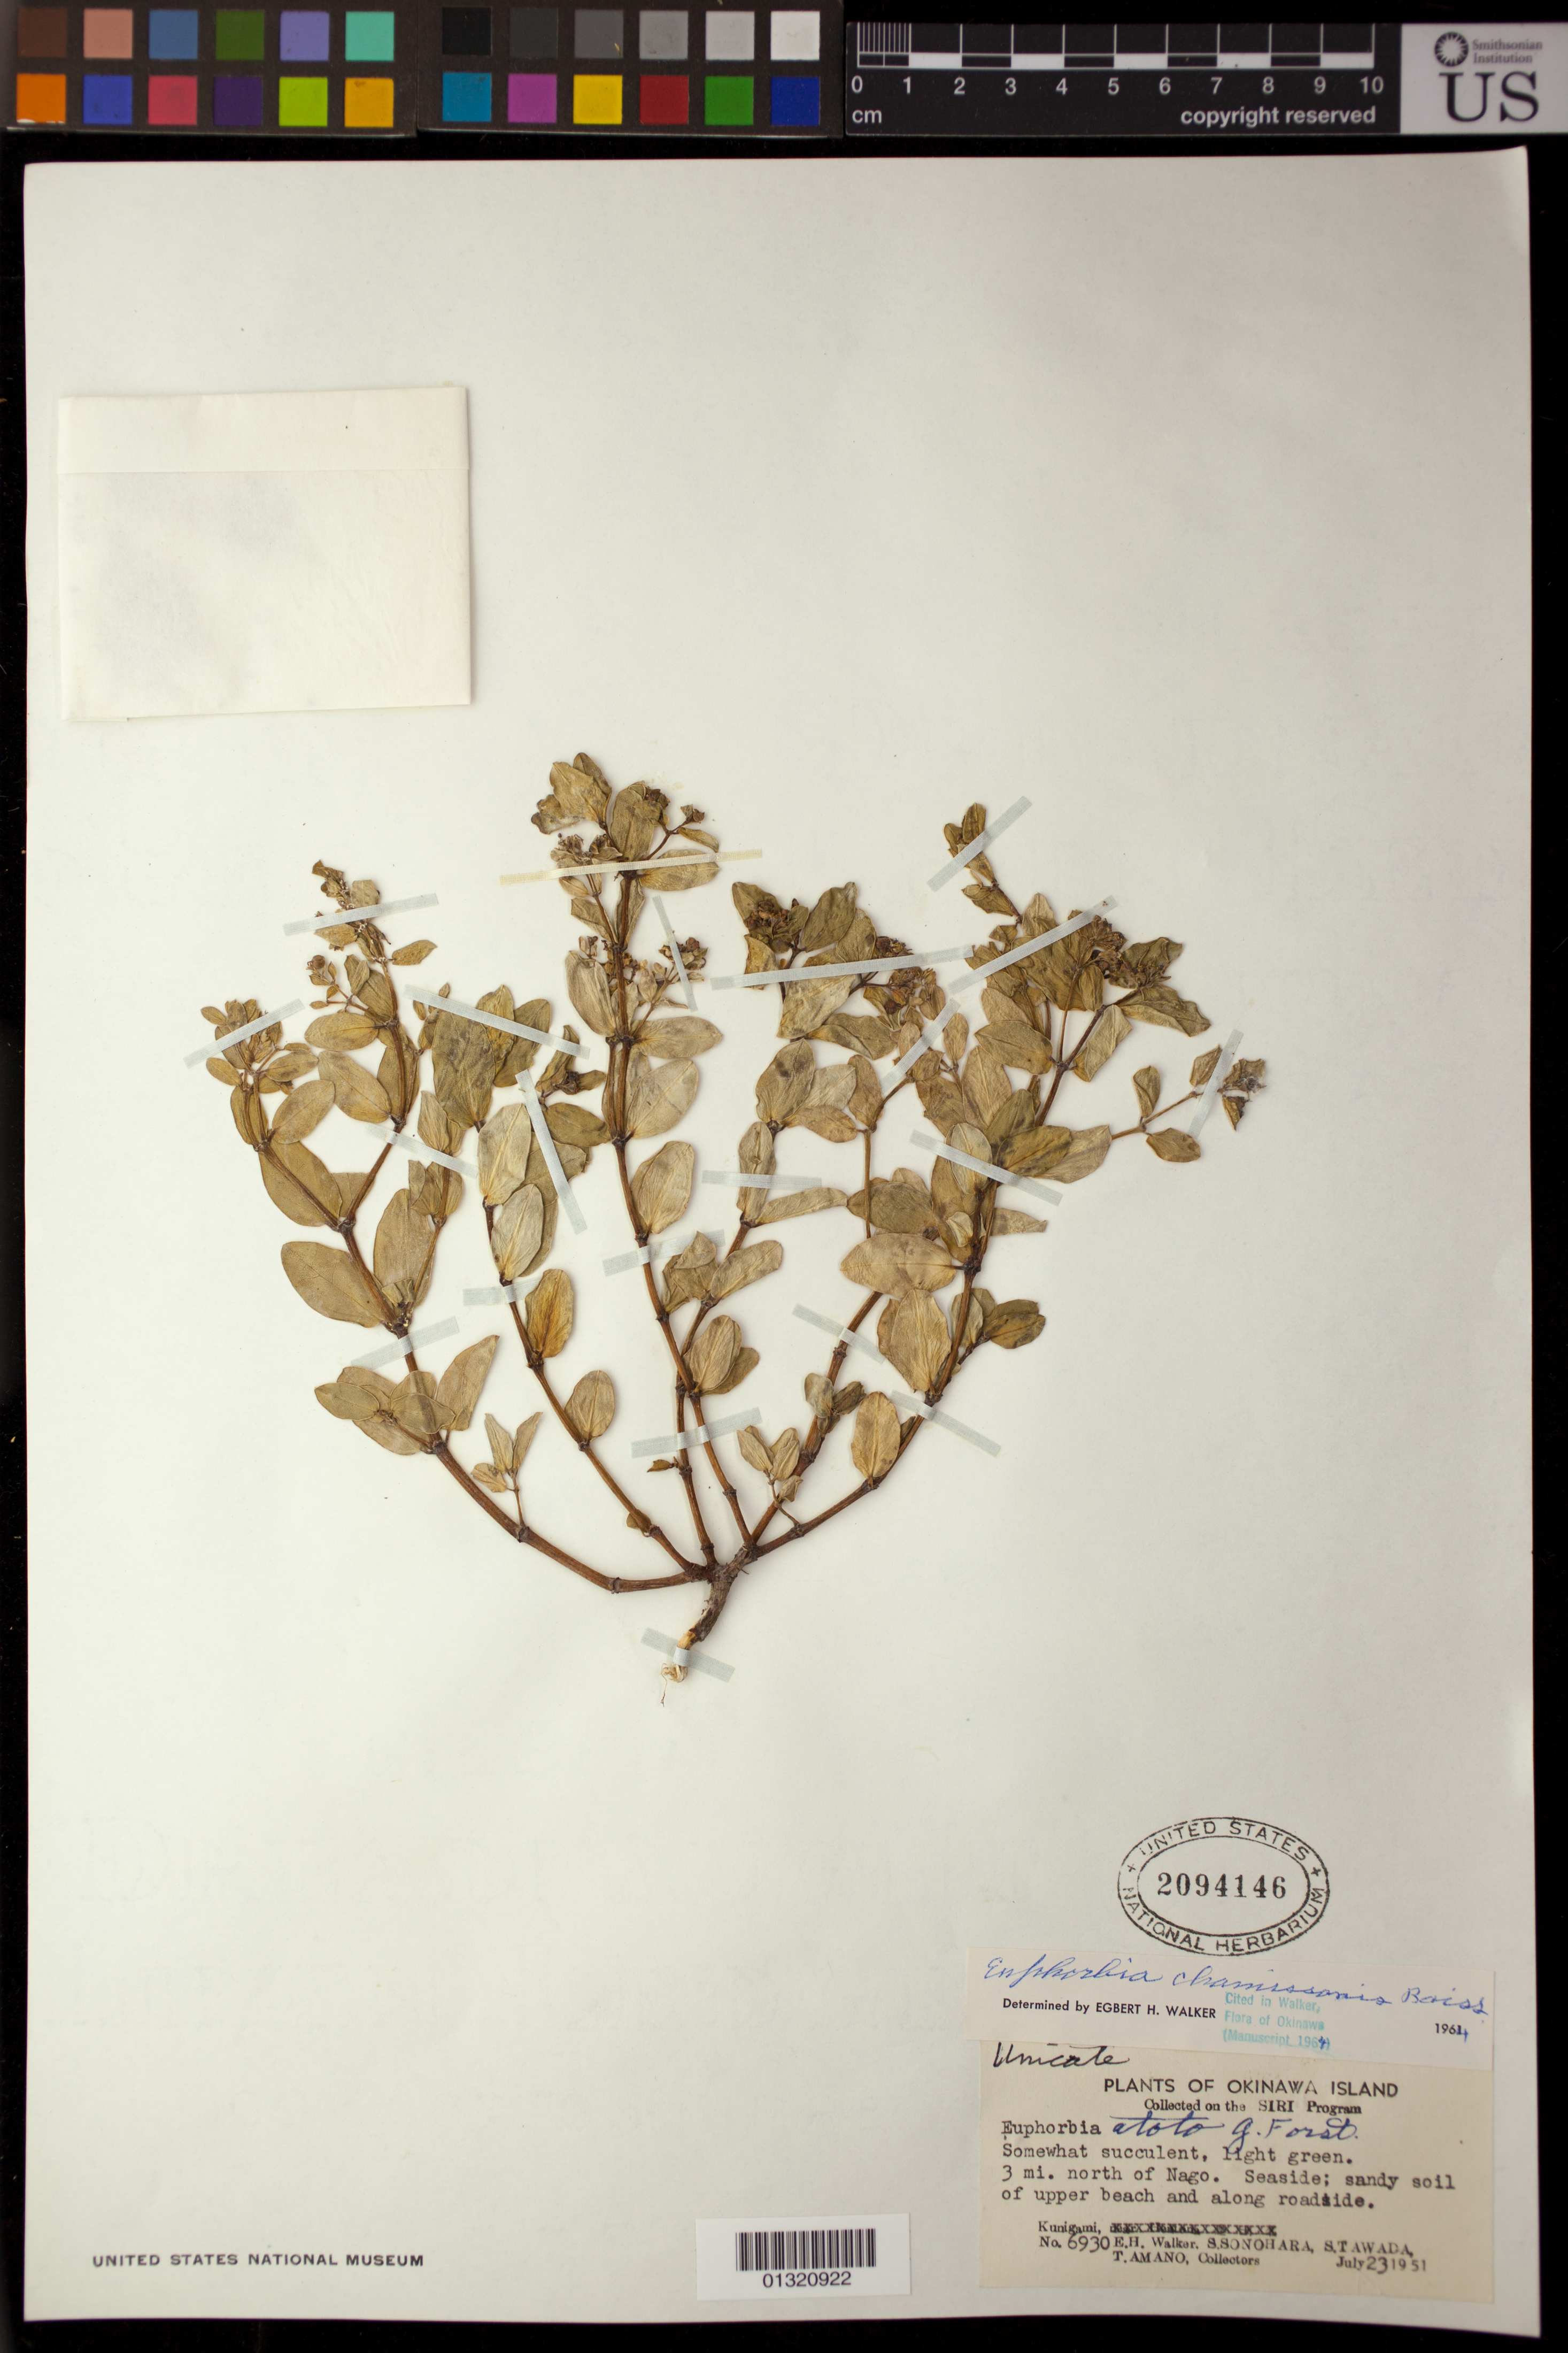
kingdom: Plantae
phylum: Tracheophyta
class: Magnoliopsida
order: Malpighiales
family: Euphorbiaceae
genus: Euphorbia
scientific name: Euphorbia chamissonis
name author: (Klotzsch ex Klotzsch & Garcke) Boiss.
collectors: E. H. Walker, S. Sonohara, S. Tawada & T. Amano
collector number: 6930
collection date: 1951-07-23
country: Japan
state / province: Okinawa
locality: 3 mi. north of Nago., Kunigami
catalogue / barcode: US 2094146